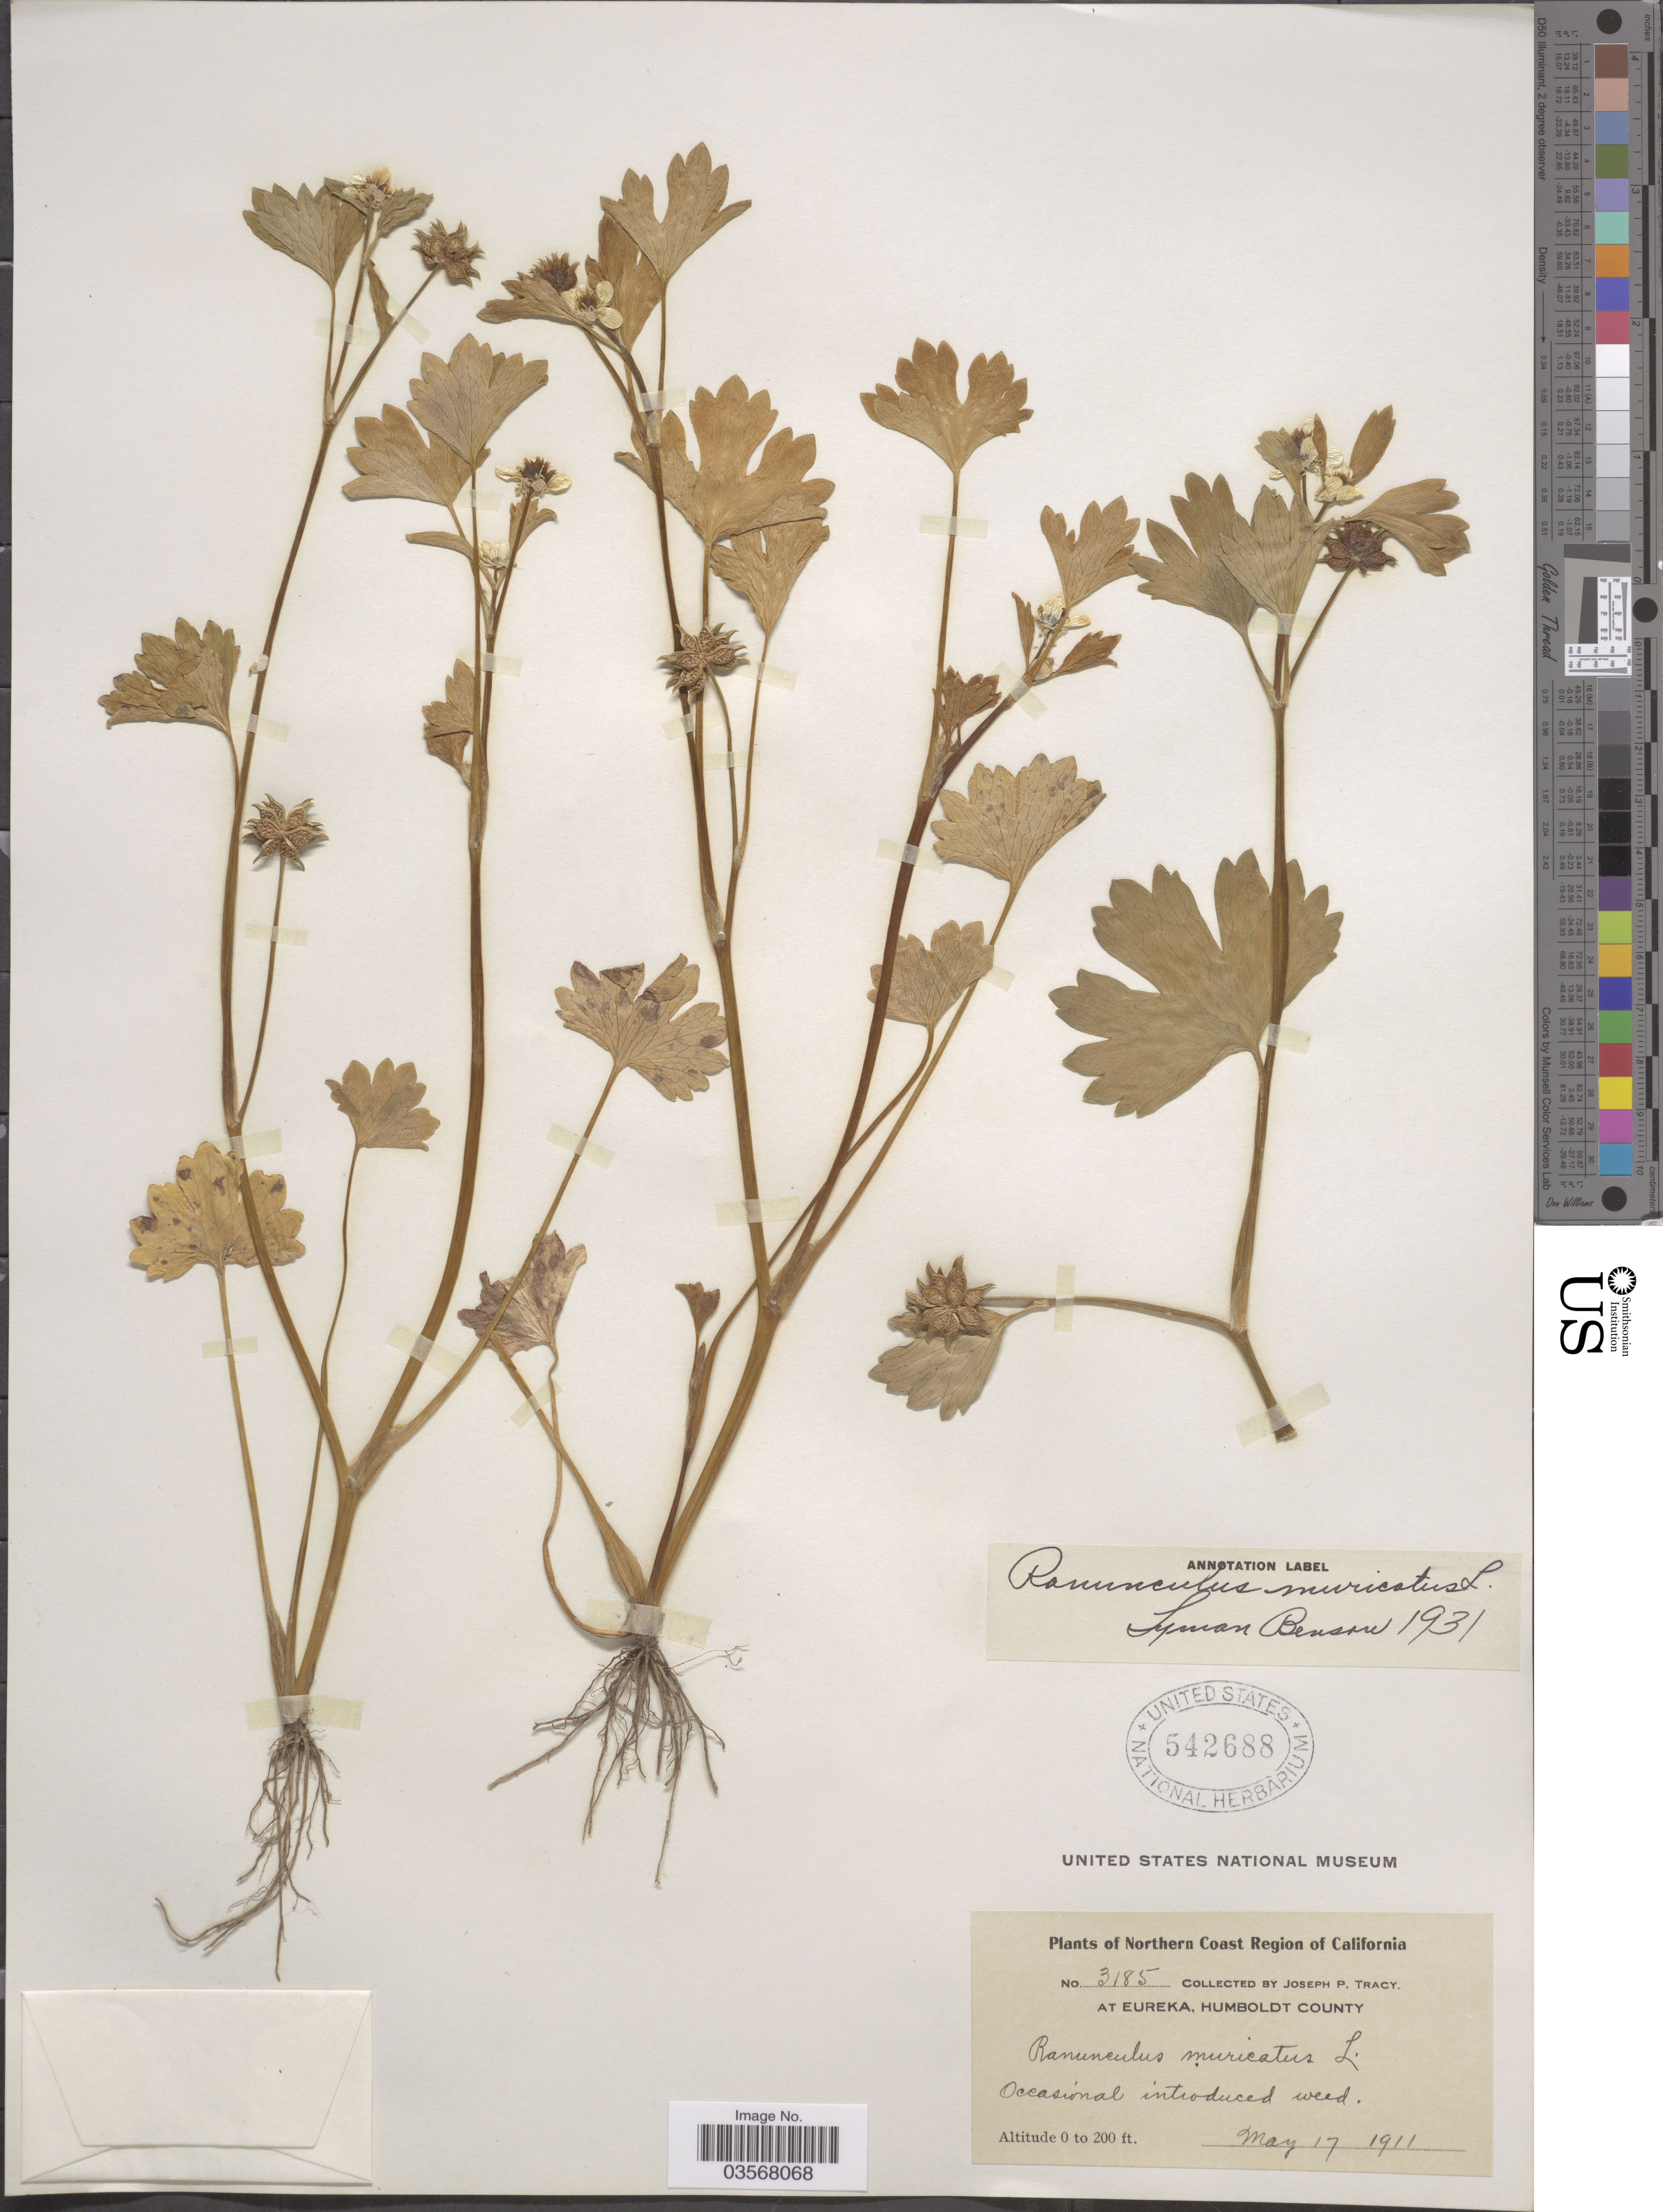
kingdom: Plantae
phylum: Tracheophyta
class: Magnoliopsida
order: Ranunculales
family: Ranunculaceae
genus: Ranunculus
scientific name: Ranunculus muricatus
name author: L.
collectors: J. Tracy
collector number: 3185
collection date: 1911-05-17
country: United States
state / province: California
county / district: Humboldt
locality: Northern Coast Region of California. At Eureka, Humboldt County.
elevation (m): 0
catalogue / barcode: US 542688